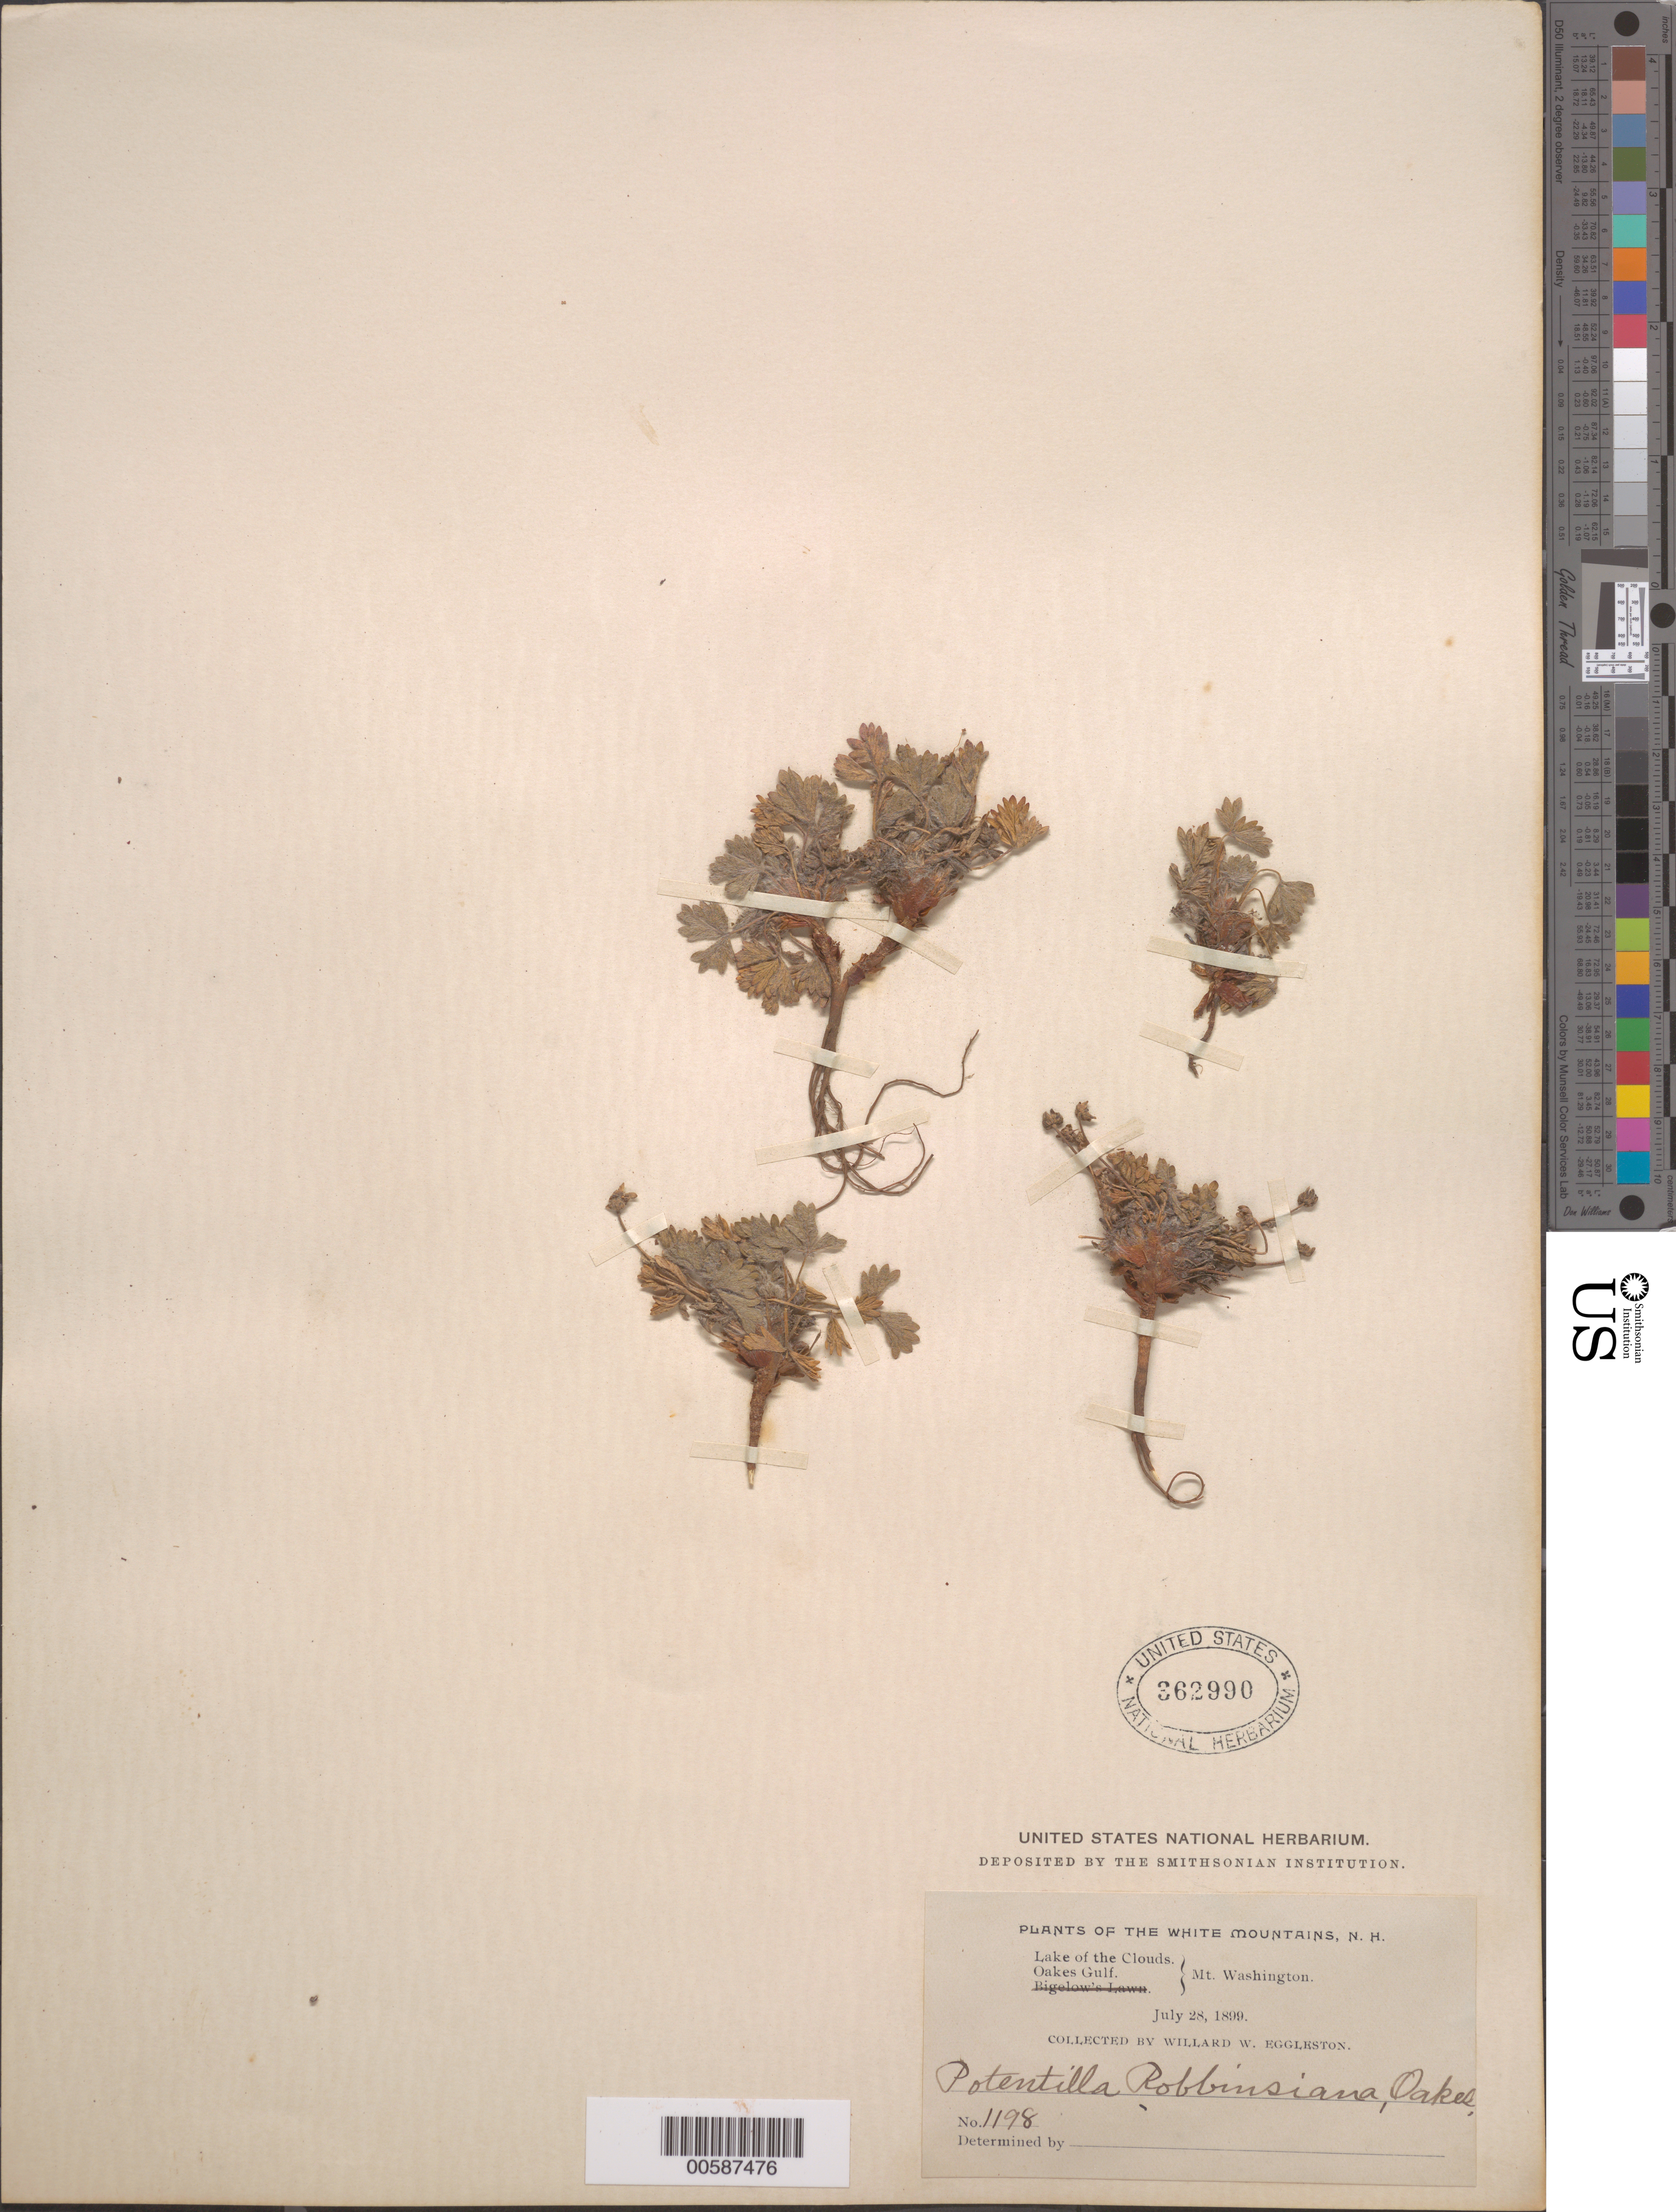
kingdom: Plantae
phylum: Tracheophyta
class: Magnoliopsida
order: Rosales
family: Rosaceae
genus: Potentilla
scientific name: Potentilla robbinsiana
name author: (Lehm. ex Rydb.) Oakes ex Rydb.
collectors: W. W. Eggleston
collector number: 1198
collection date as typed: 28 Jul 1899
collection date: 1899-07-28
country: United States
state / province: New Hampshire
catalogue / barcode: US 362990